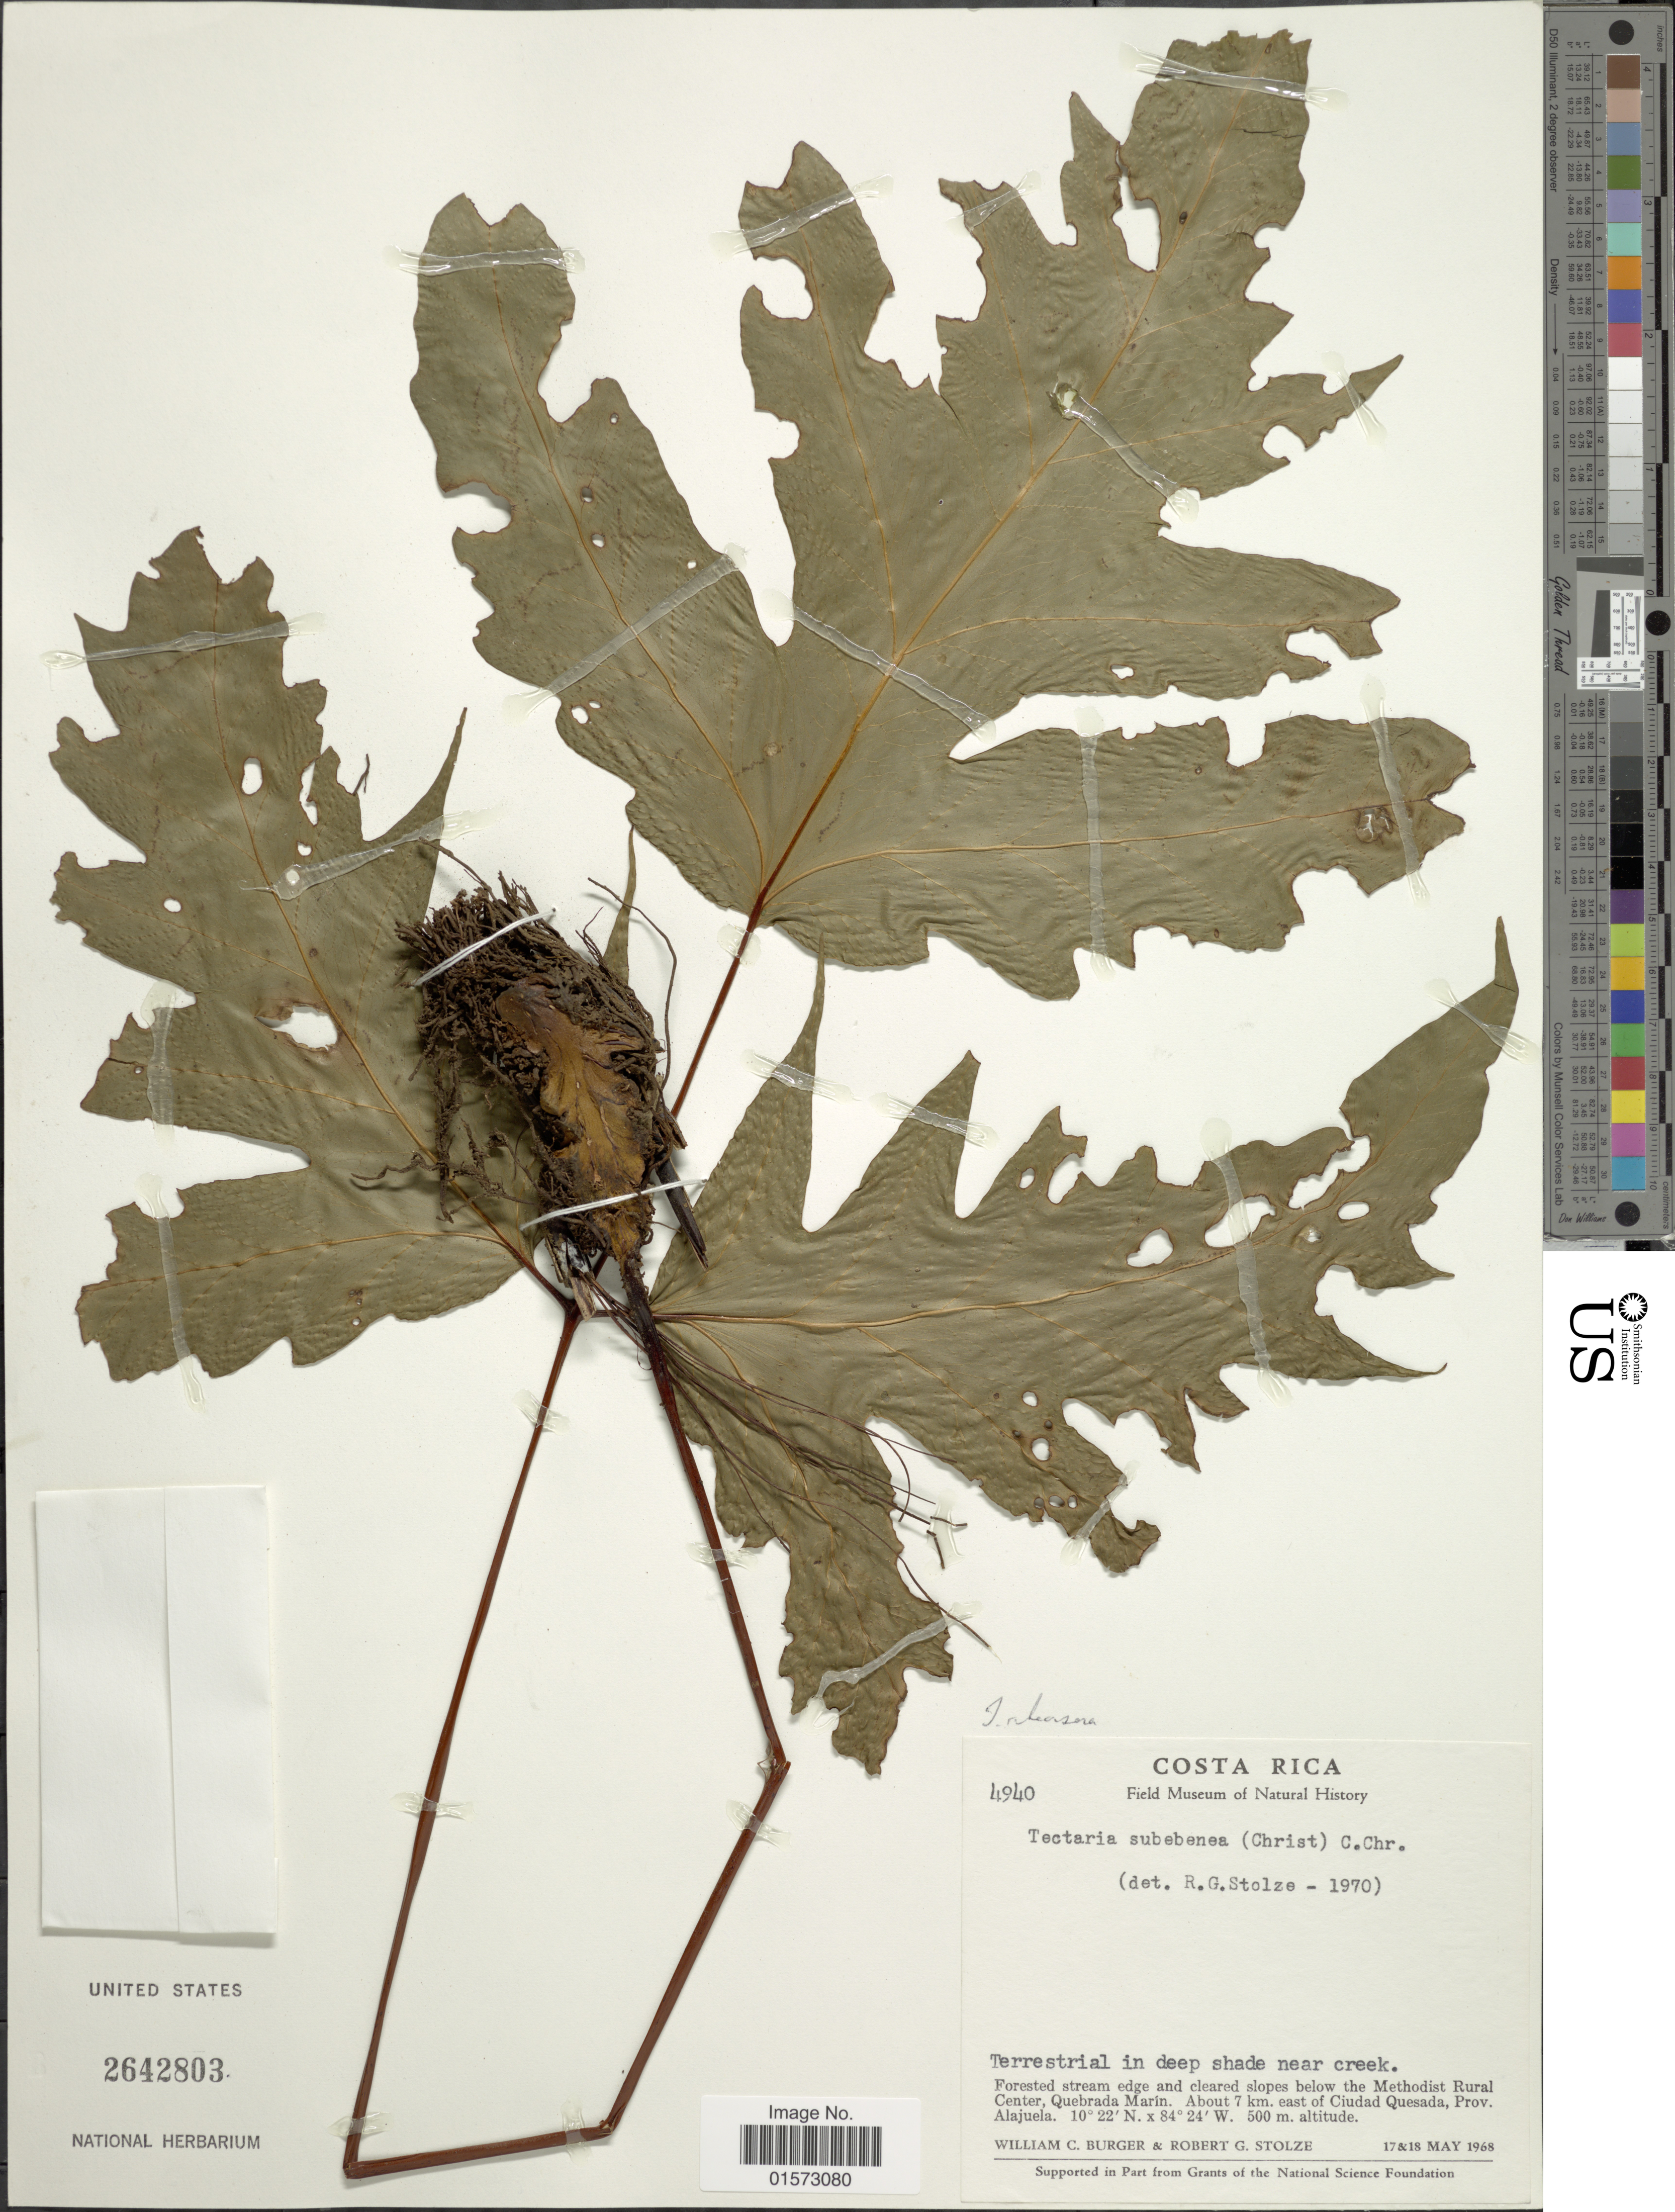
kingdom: Plantae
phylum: Tracheophyta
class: Polypodiopsida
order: Polypodiales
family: Tectariaceae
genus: Tectaria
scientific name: Tectaria athyrioides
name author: (Baker) C. Chr.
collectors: W. Burger & R. G. Stolze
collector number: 4940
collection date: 1968-05-17/1968-05-18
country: Costa Rica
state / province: Alajuela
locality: Forested stream edge and cleared slopes below the Methodist Rural Center, Quebrada Marin, About 7 km. east of Ciudad Quesada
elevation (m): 500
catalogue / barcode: US 2642803